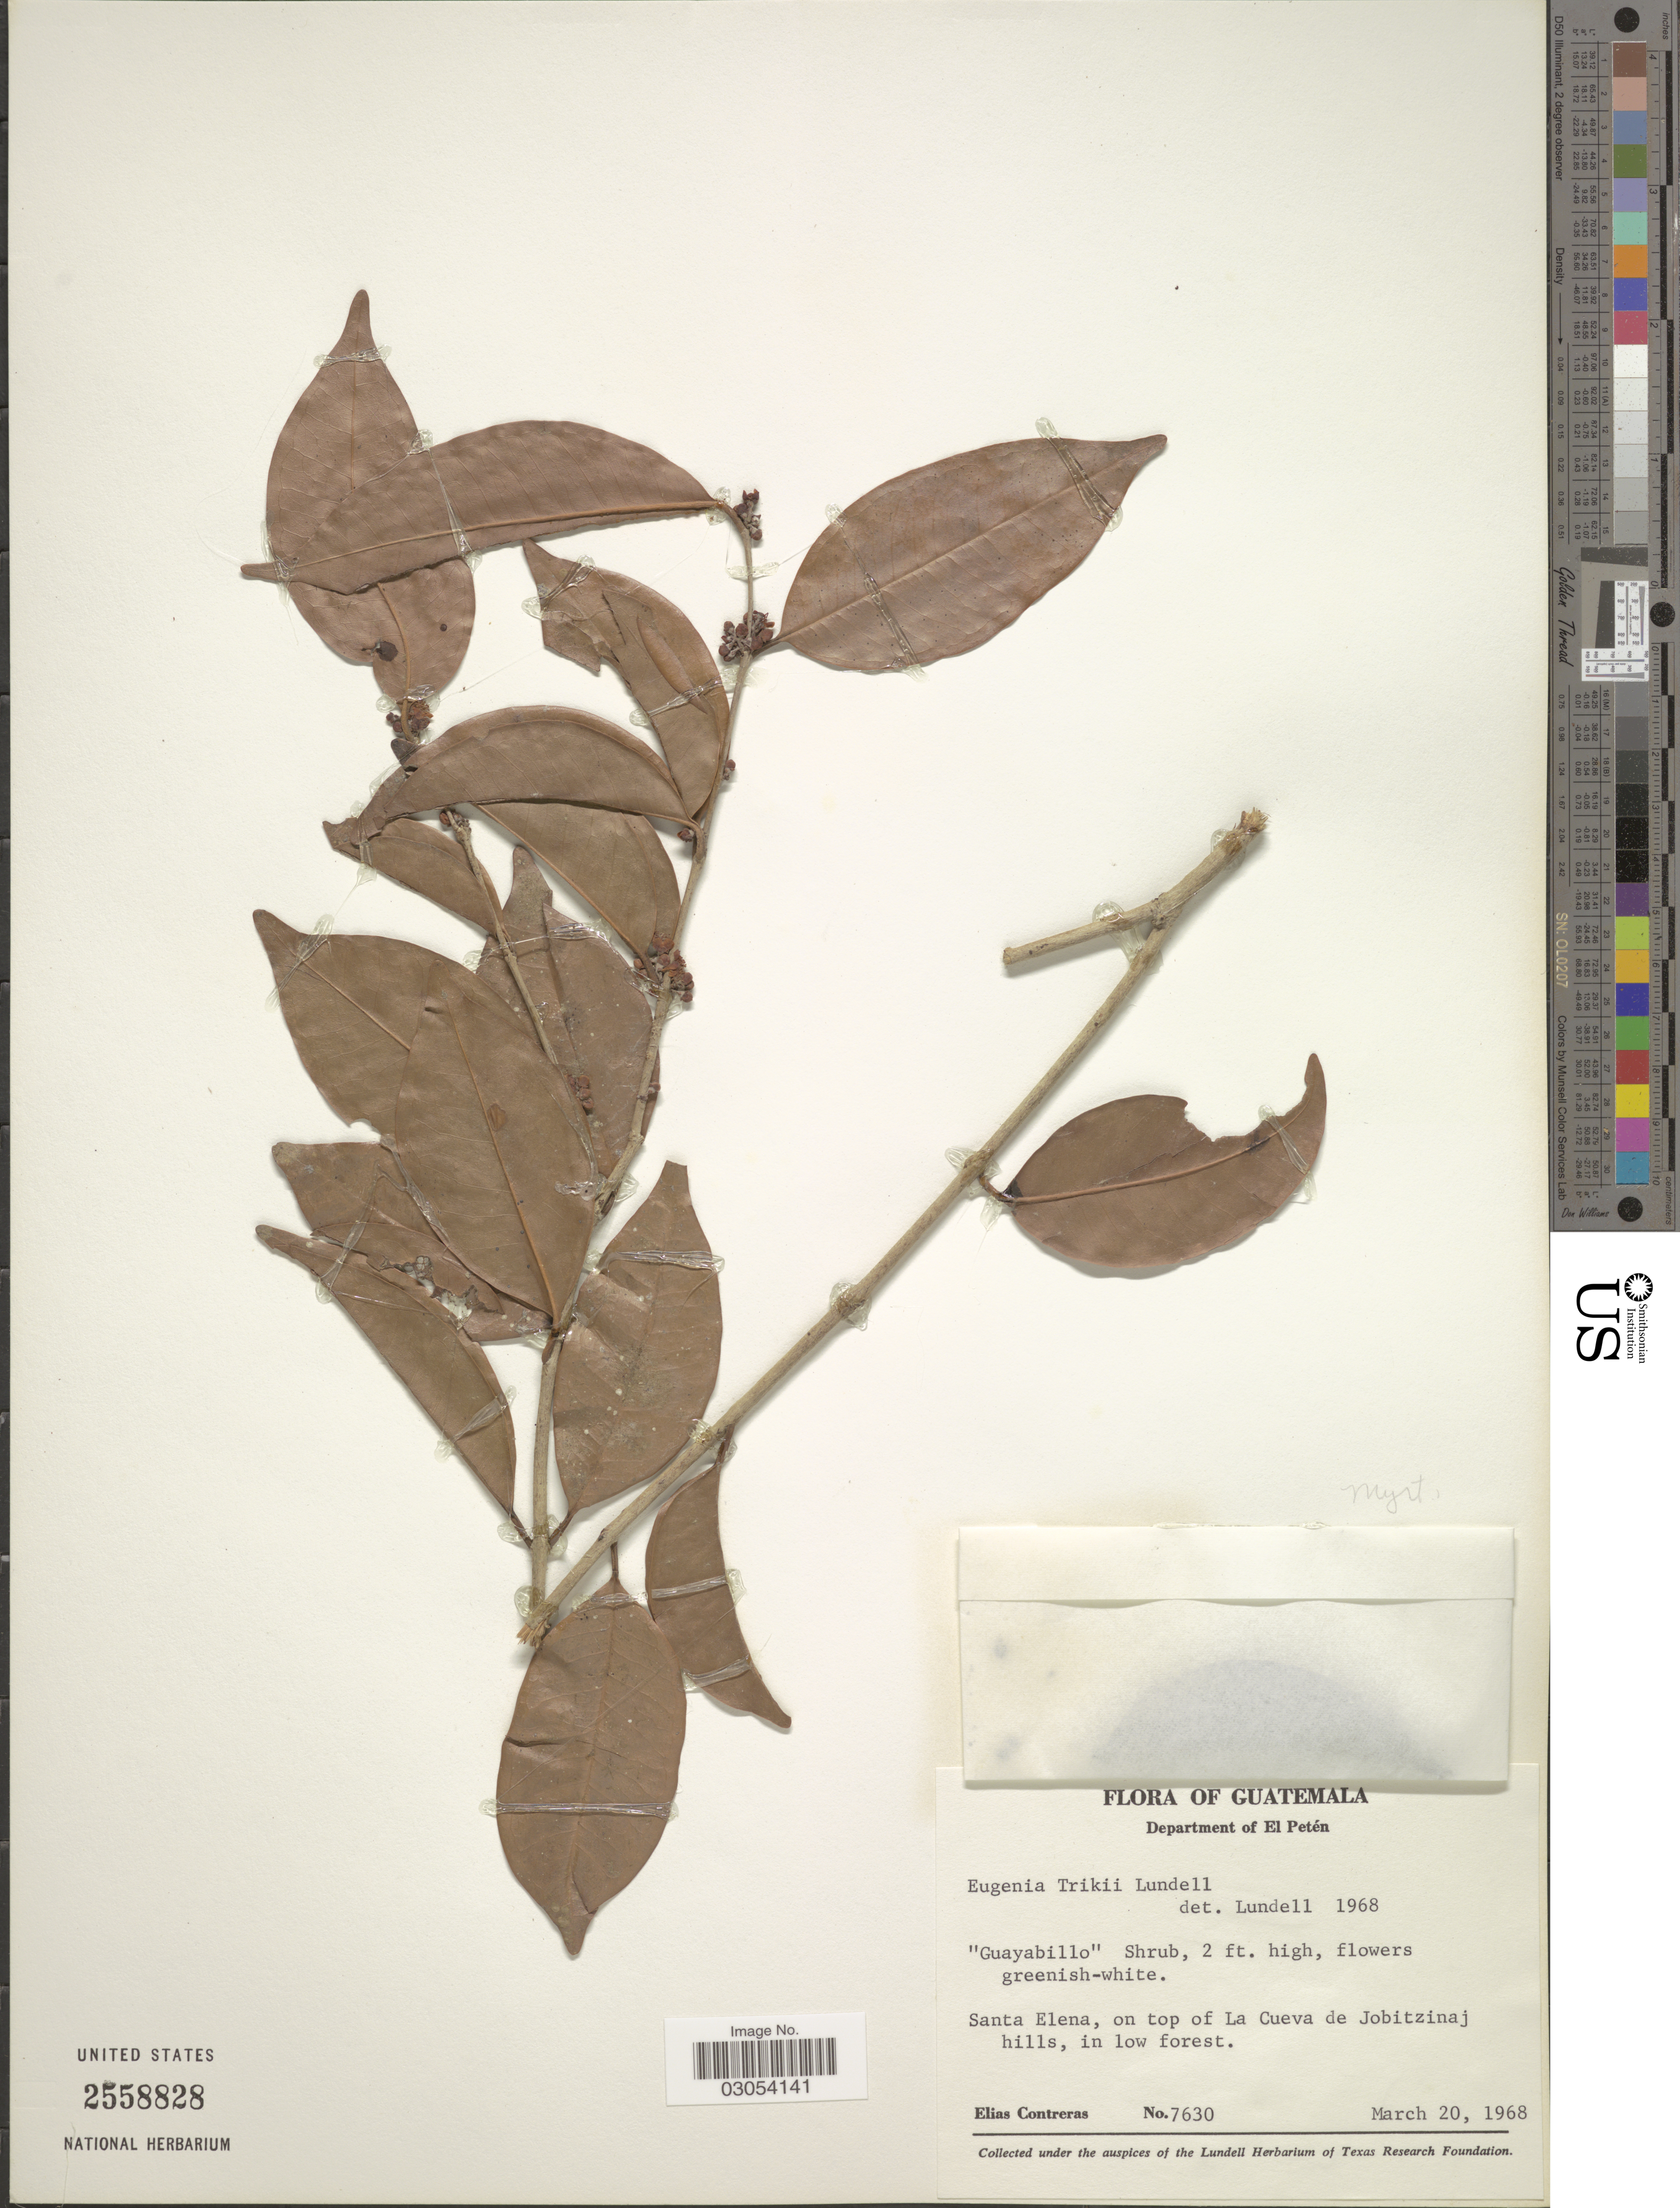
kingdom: Plantae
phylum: Tracheophyta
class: Magnoliopsida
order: Myrtales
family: Myrtaceae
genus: Eugenia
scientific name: Eugenia trikii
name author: Lundell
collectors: E. Contreras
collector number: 7630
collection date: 1968-03-20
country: Guatemala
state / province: El Petén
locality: Department of El Petén. Santa Elena, on top of La Cueva de Jobitzinaj hills.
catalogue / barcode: US 2558828